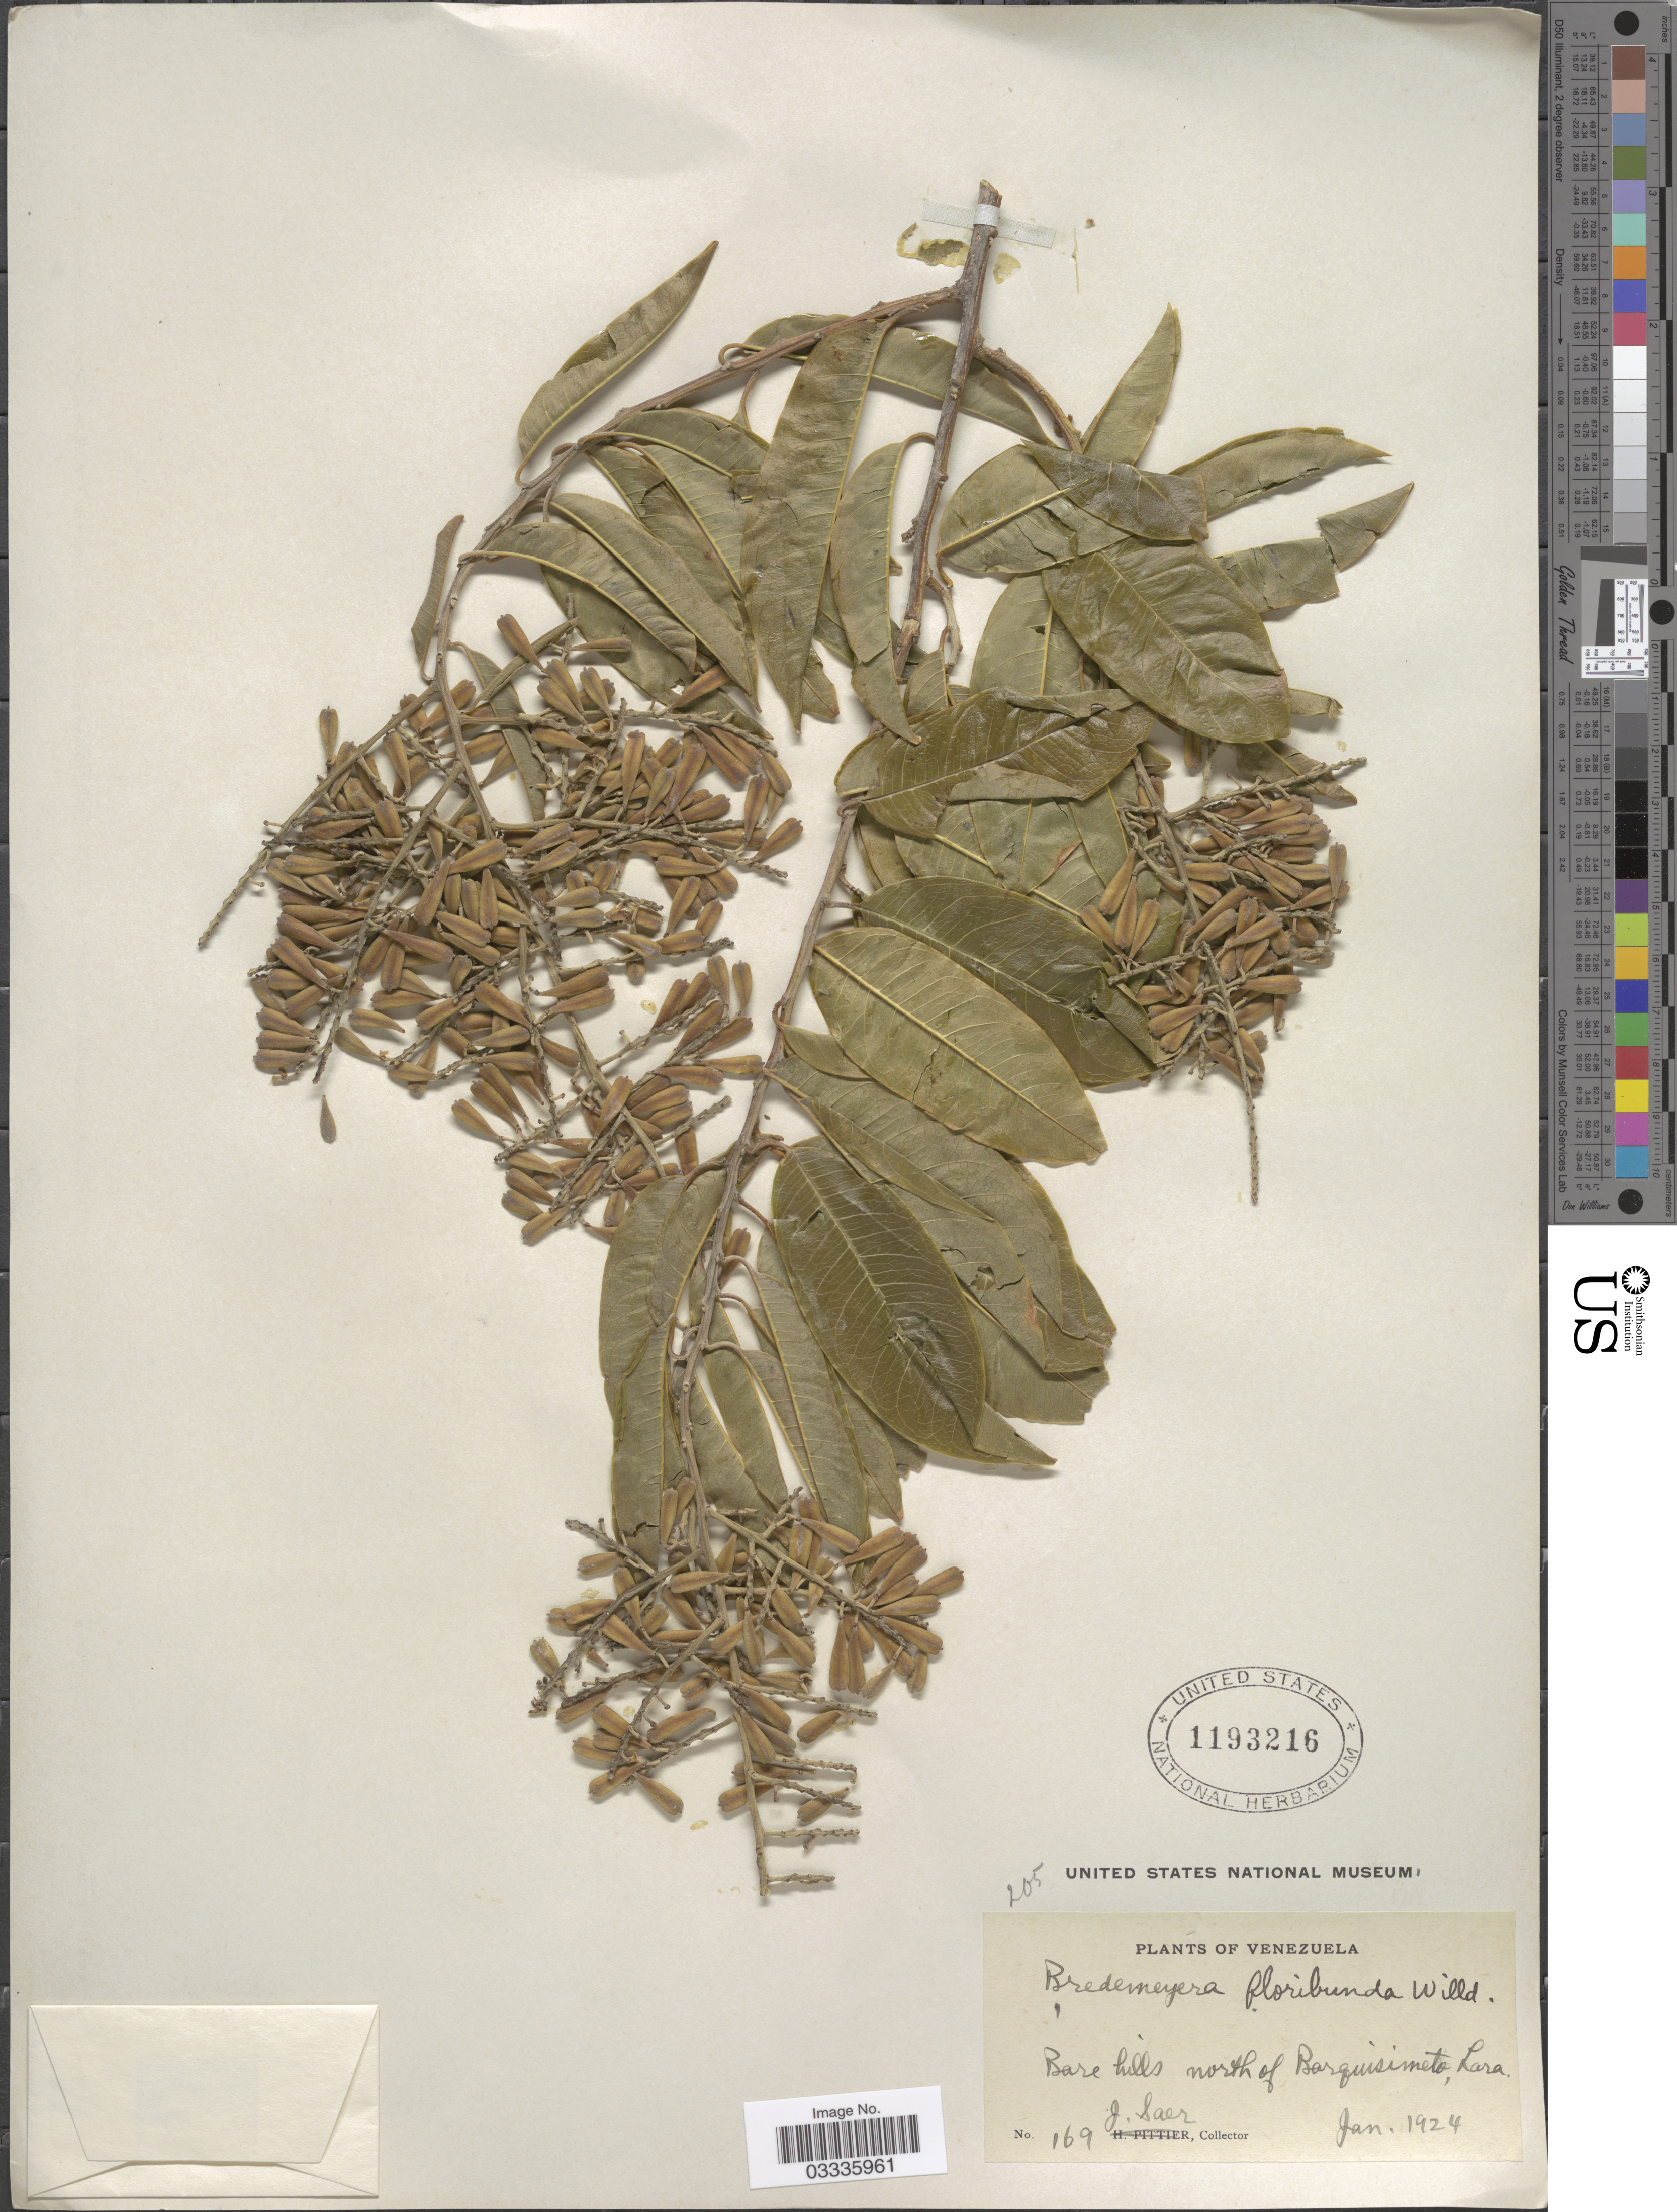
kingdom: Plantae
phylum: Tracheophyta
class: Magnoliopsida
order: Fabales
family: Polygalaceae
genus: Bredemeyera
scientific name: Bredemeyera floribunda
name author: Willd.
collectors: J. Saer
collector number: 169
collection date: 1924-01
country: Venezuela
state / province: Lara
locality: Bare hills north of Barquisimeto.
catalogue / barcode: US 1193216